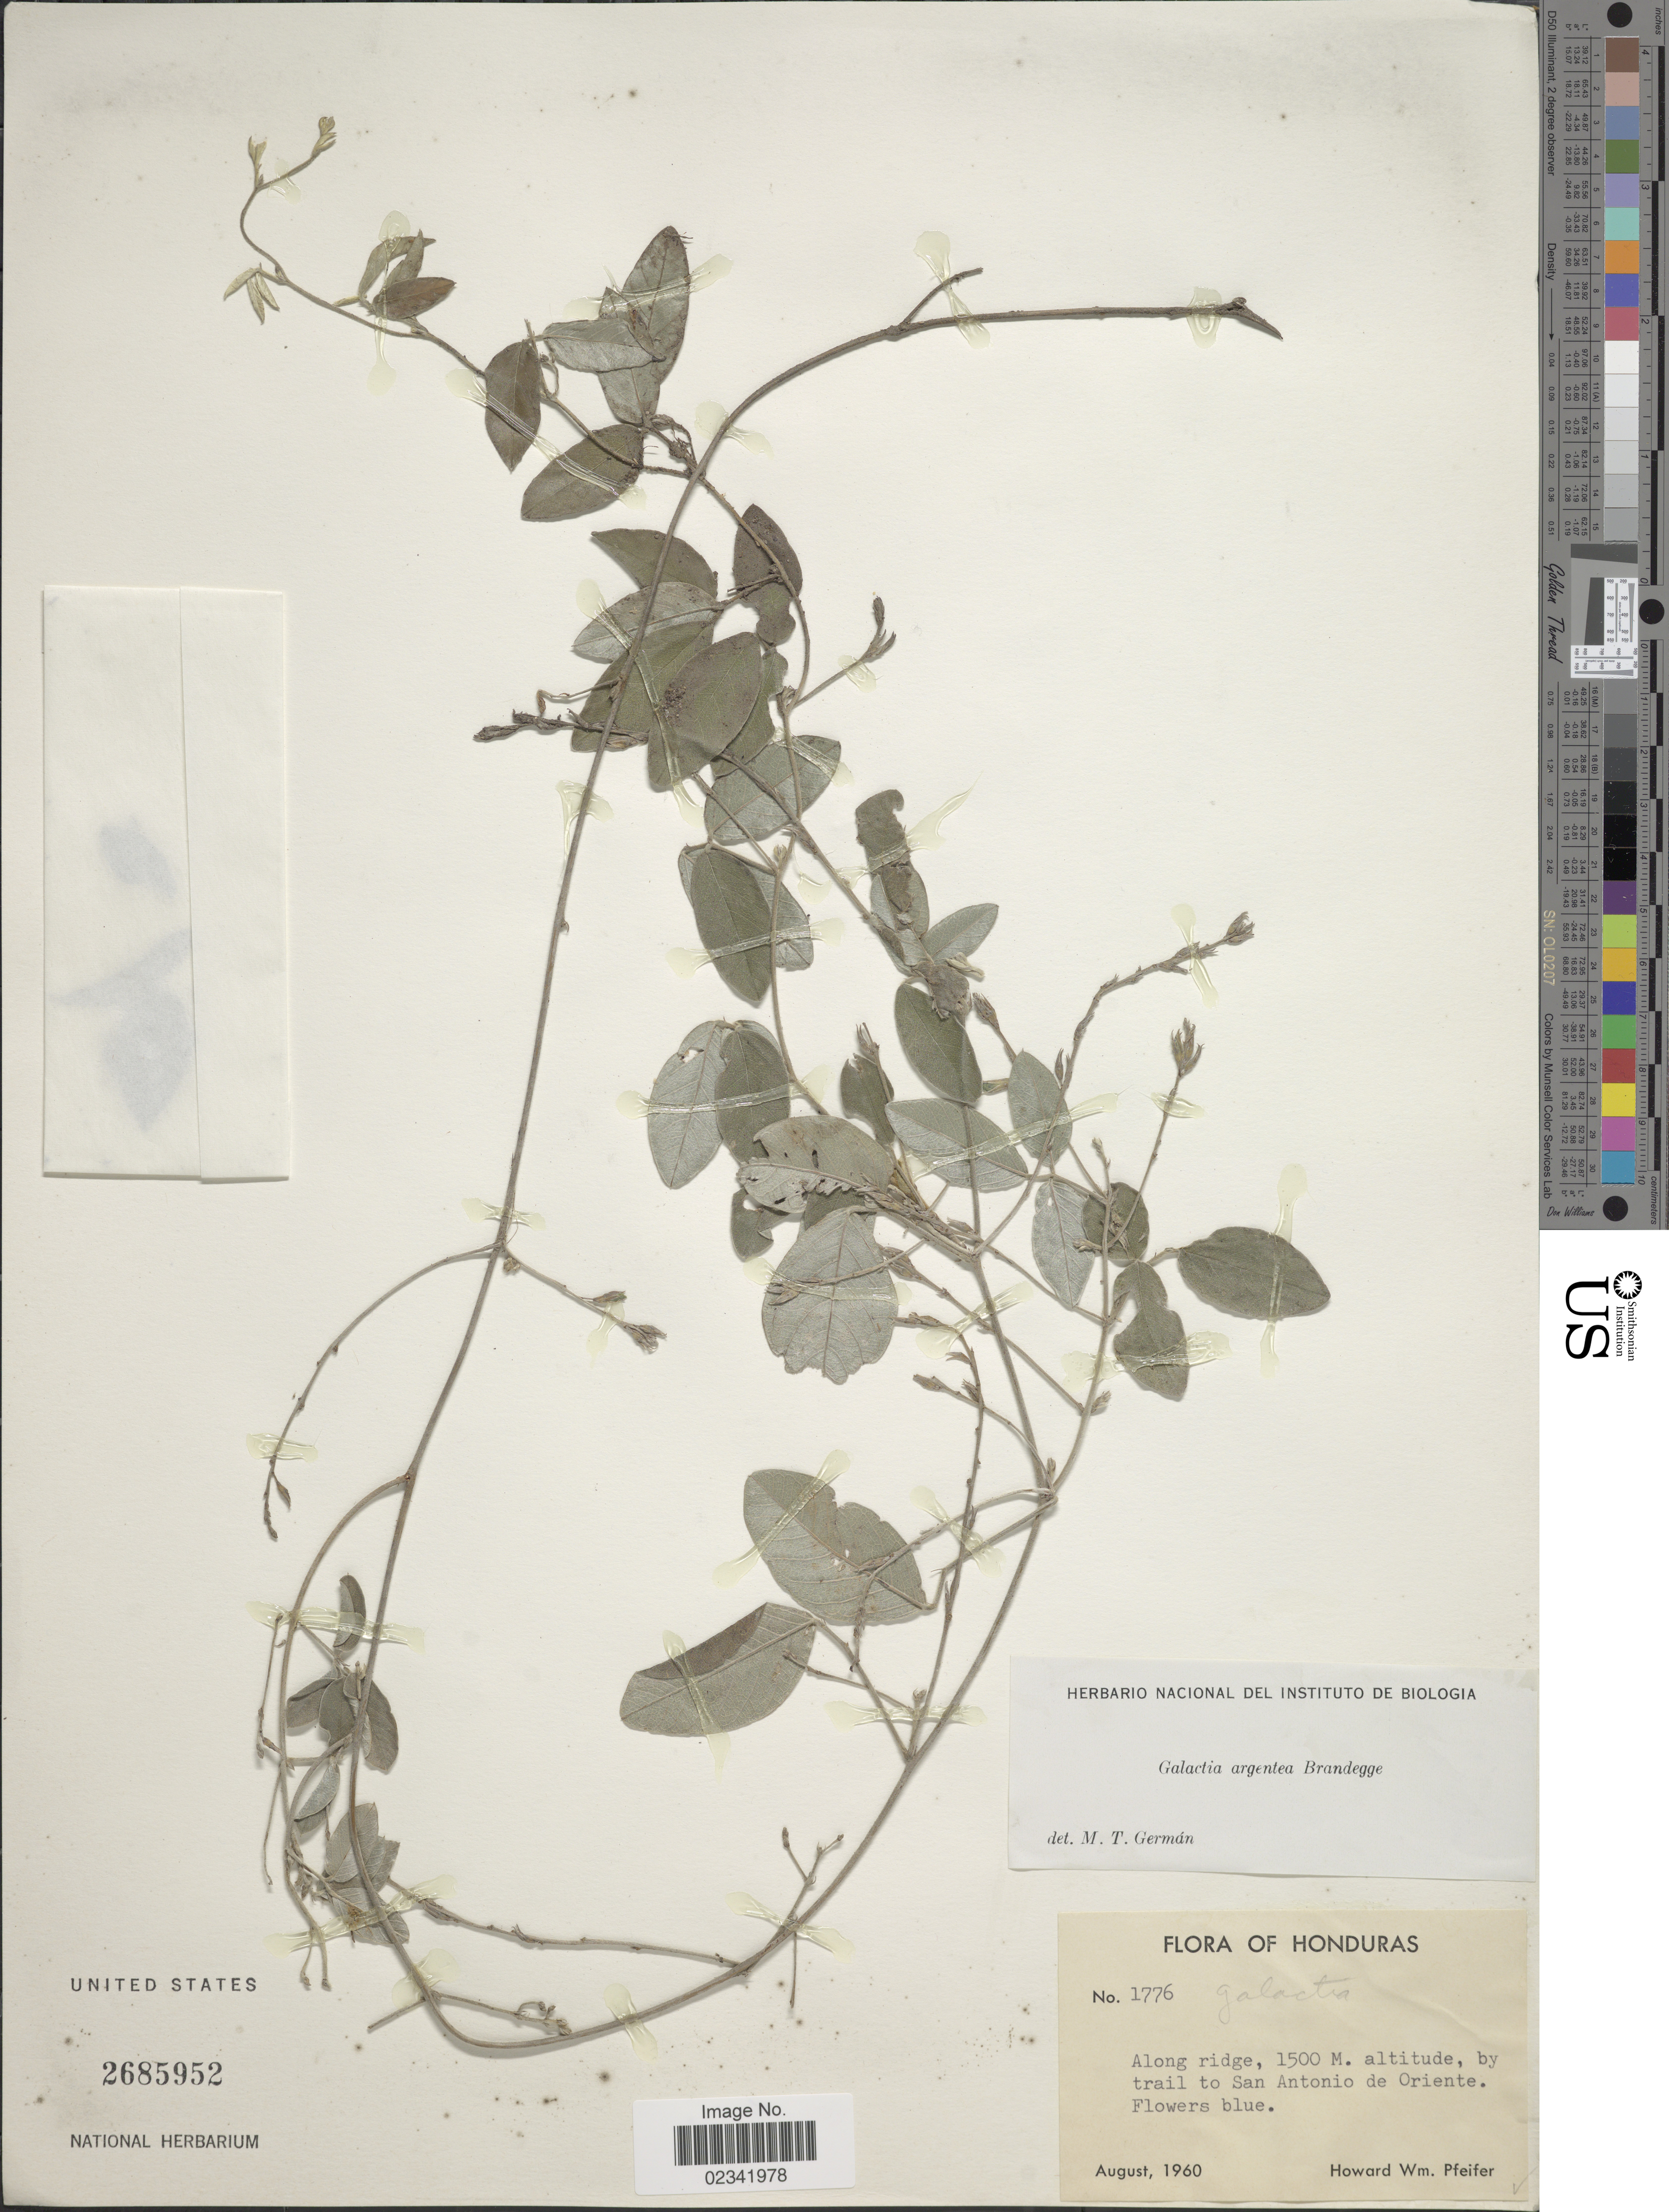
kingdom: Plantae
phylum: Tracheophyta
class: Magnoliopsida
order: Fabales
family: Fabaceae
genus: Galactia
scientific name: Galactia argentea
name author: Brandegee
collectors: H. W. Pfeifer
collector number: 1776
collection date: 1960-08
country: Honduras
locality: Along ridge, by trail to San Antonio de Oriente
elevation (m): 1500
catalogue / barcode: US 2685952